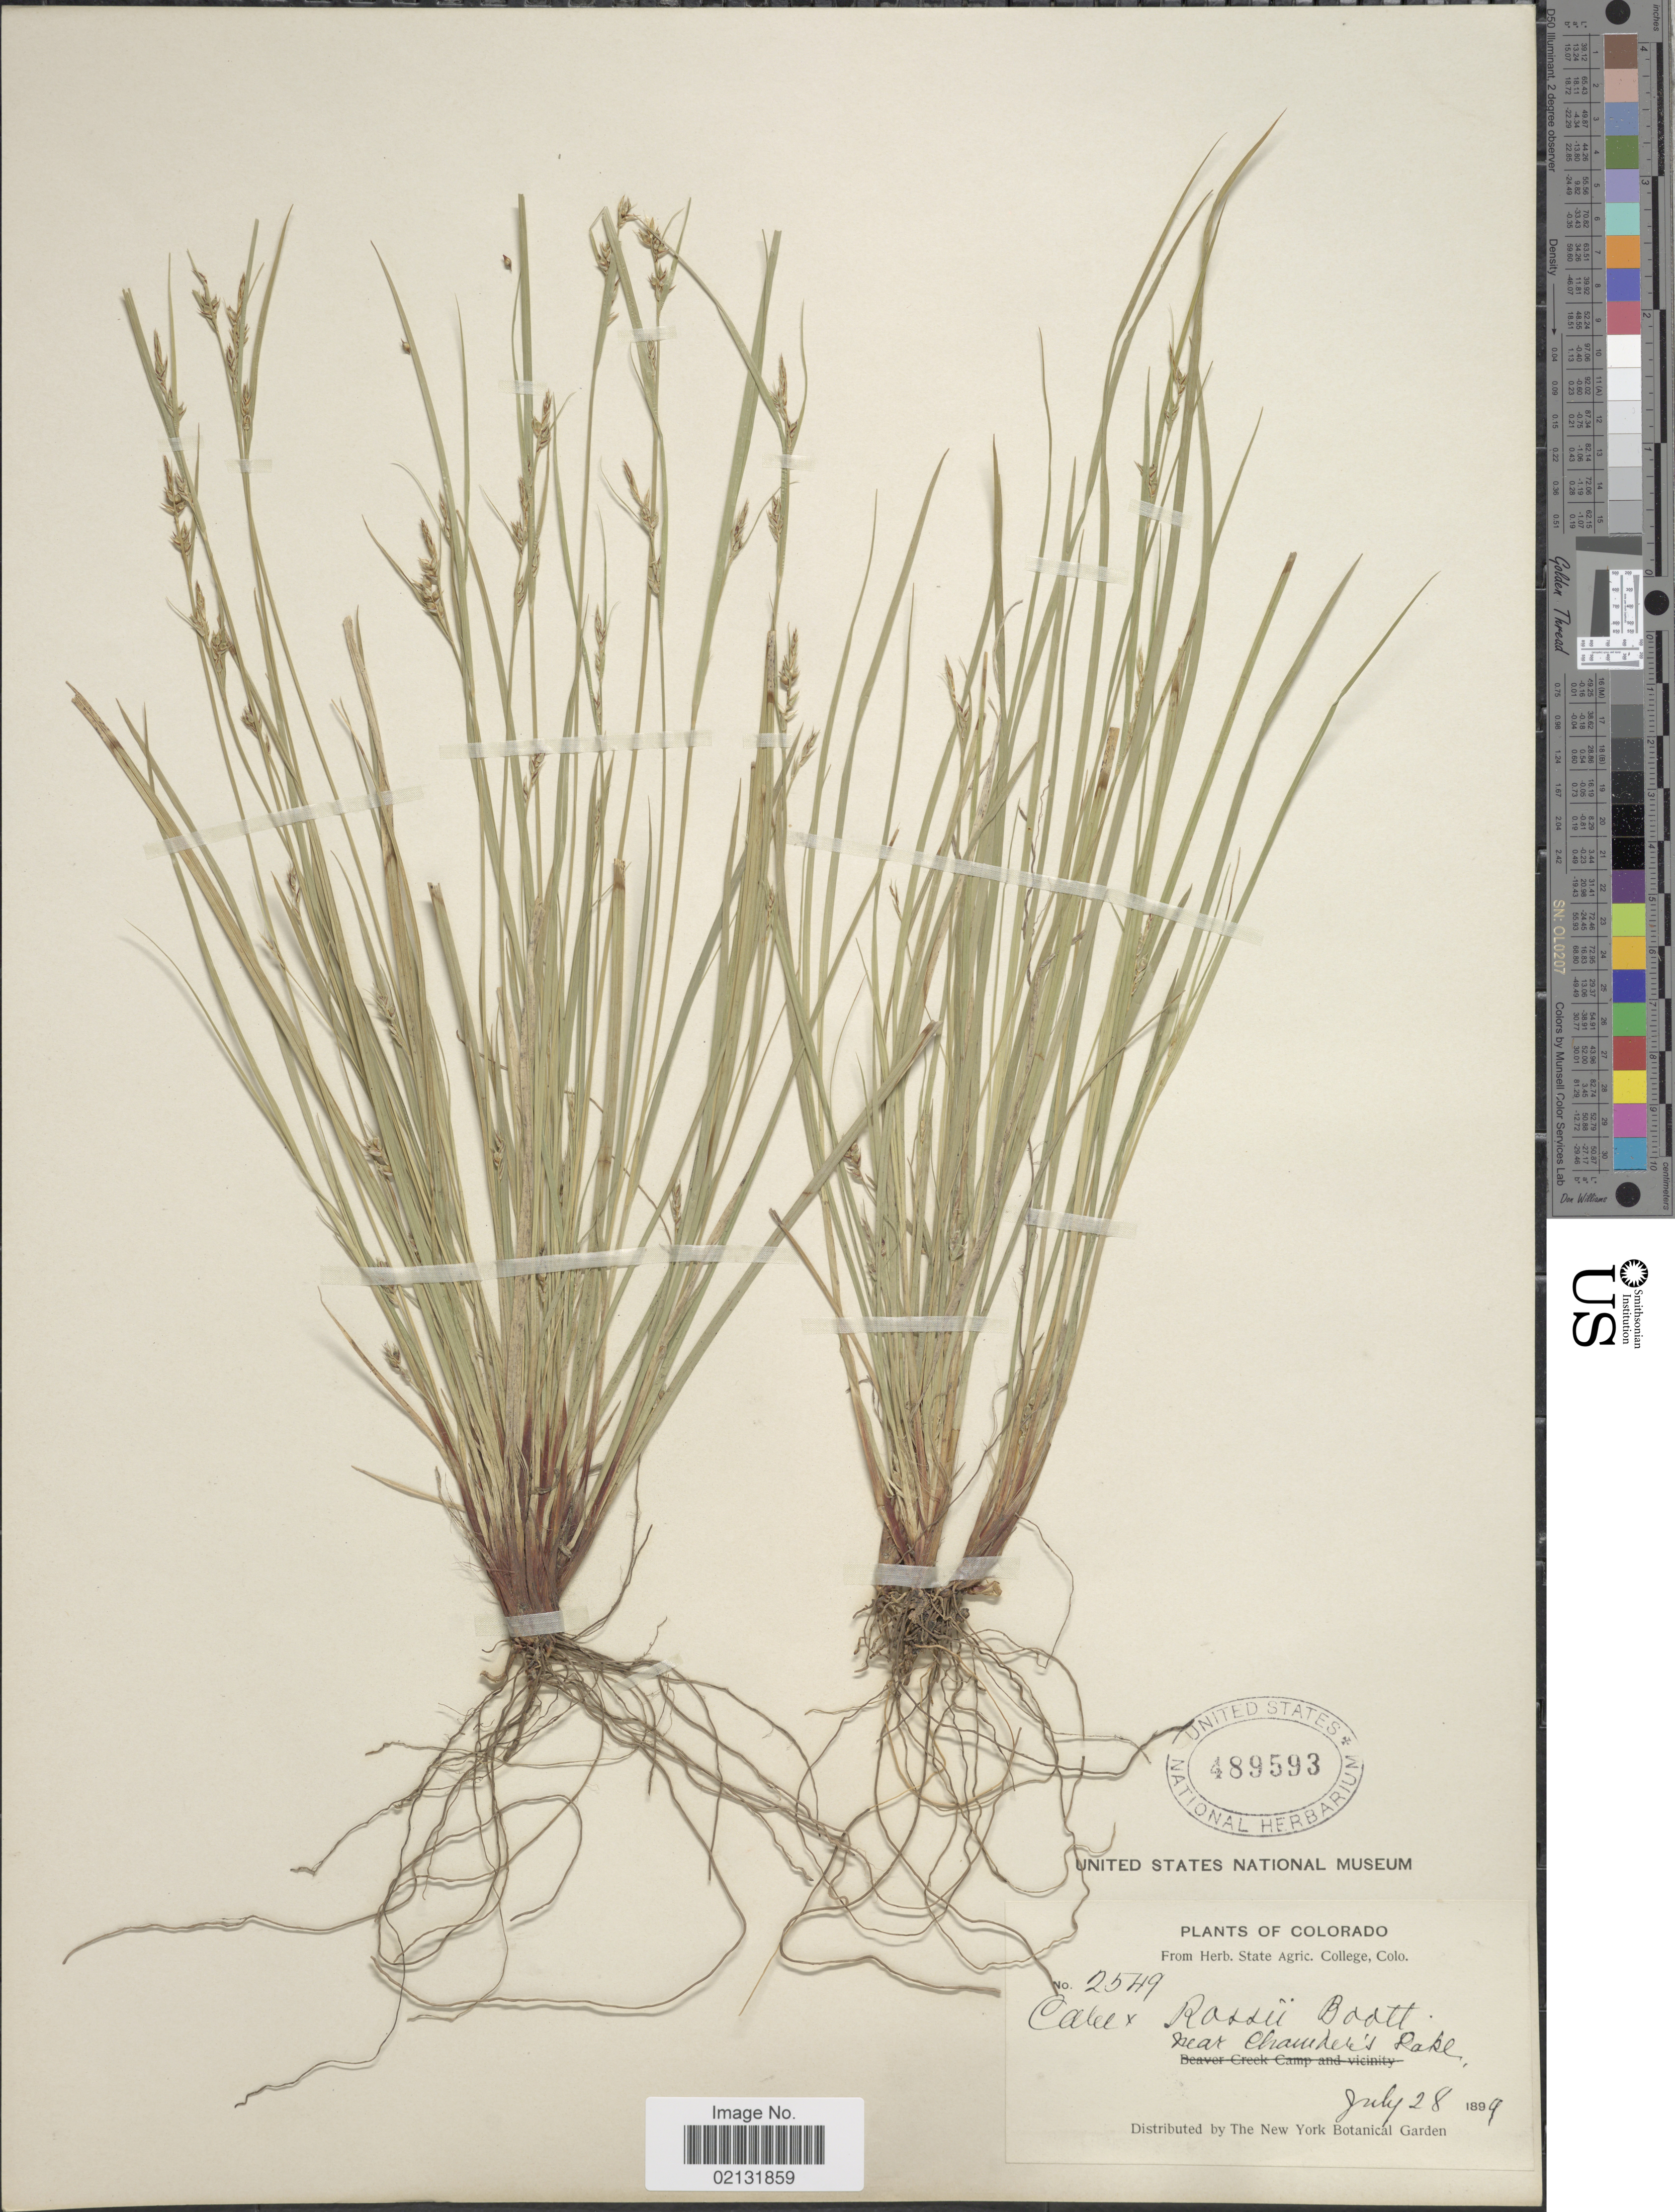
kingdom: Plantae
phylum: Tracheophyta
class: Liliopsida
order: Poales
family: Cyperaceae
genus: Carex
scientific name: Carex rossii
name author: Boott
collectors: ex herb. State Agric. College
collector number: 2549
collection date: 1899-07-28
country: United States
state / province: Colorado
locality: Colorado, Near Chamber's Lake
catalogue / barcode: US 489593